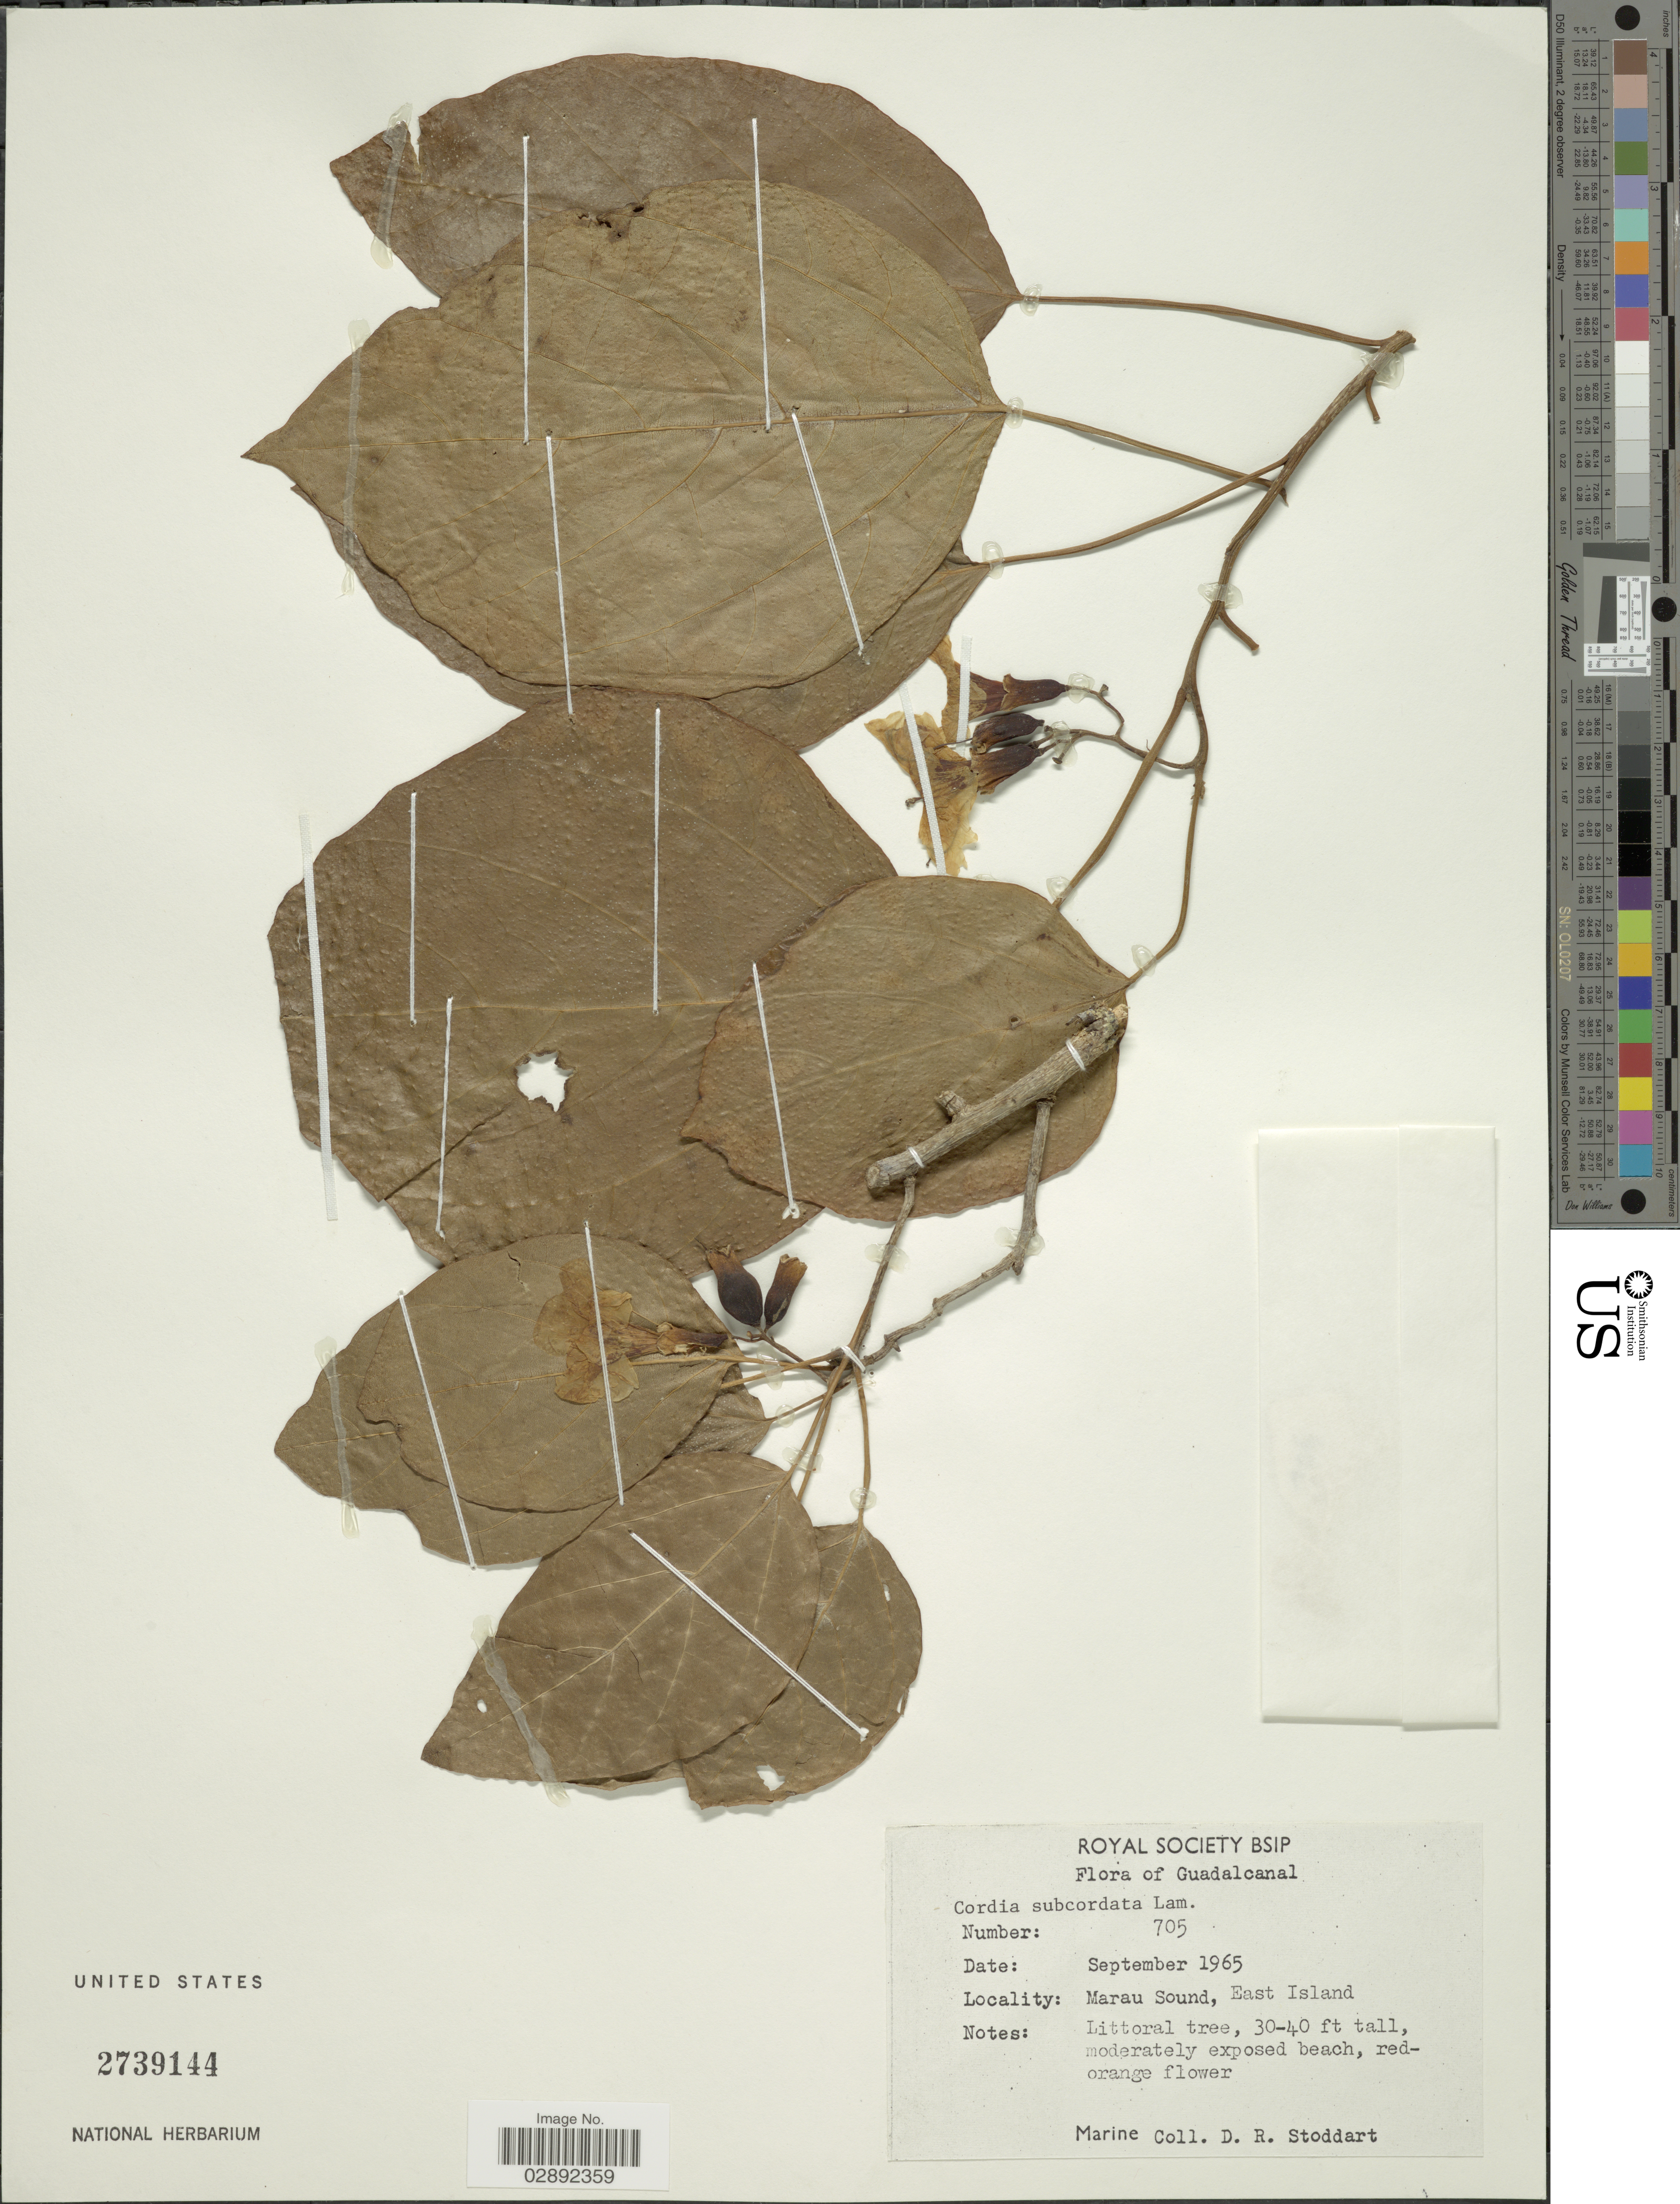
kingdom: Plantae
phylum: Tracheophyta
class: Magnoliopsida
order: Boraginales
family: Cordiaceae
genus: Cordia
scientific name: Cordia subcordata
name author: Lam.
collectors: D. R. Stoddart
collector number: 705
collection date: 1965-09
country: Solomon Islands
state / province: Solomon Islands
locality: Guadalcanal. Marau Sound, East Island.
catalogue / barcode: US 2739144